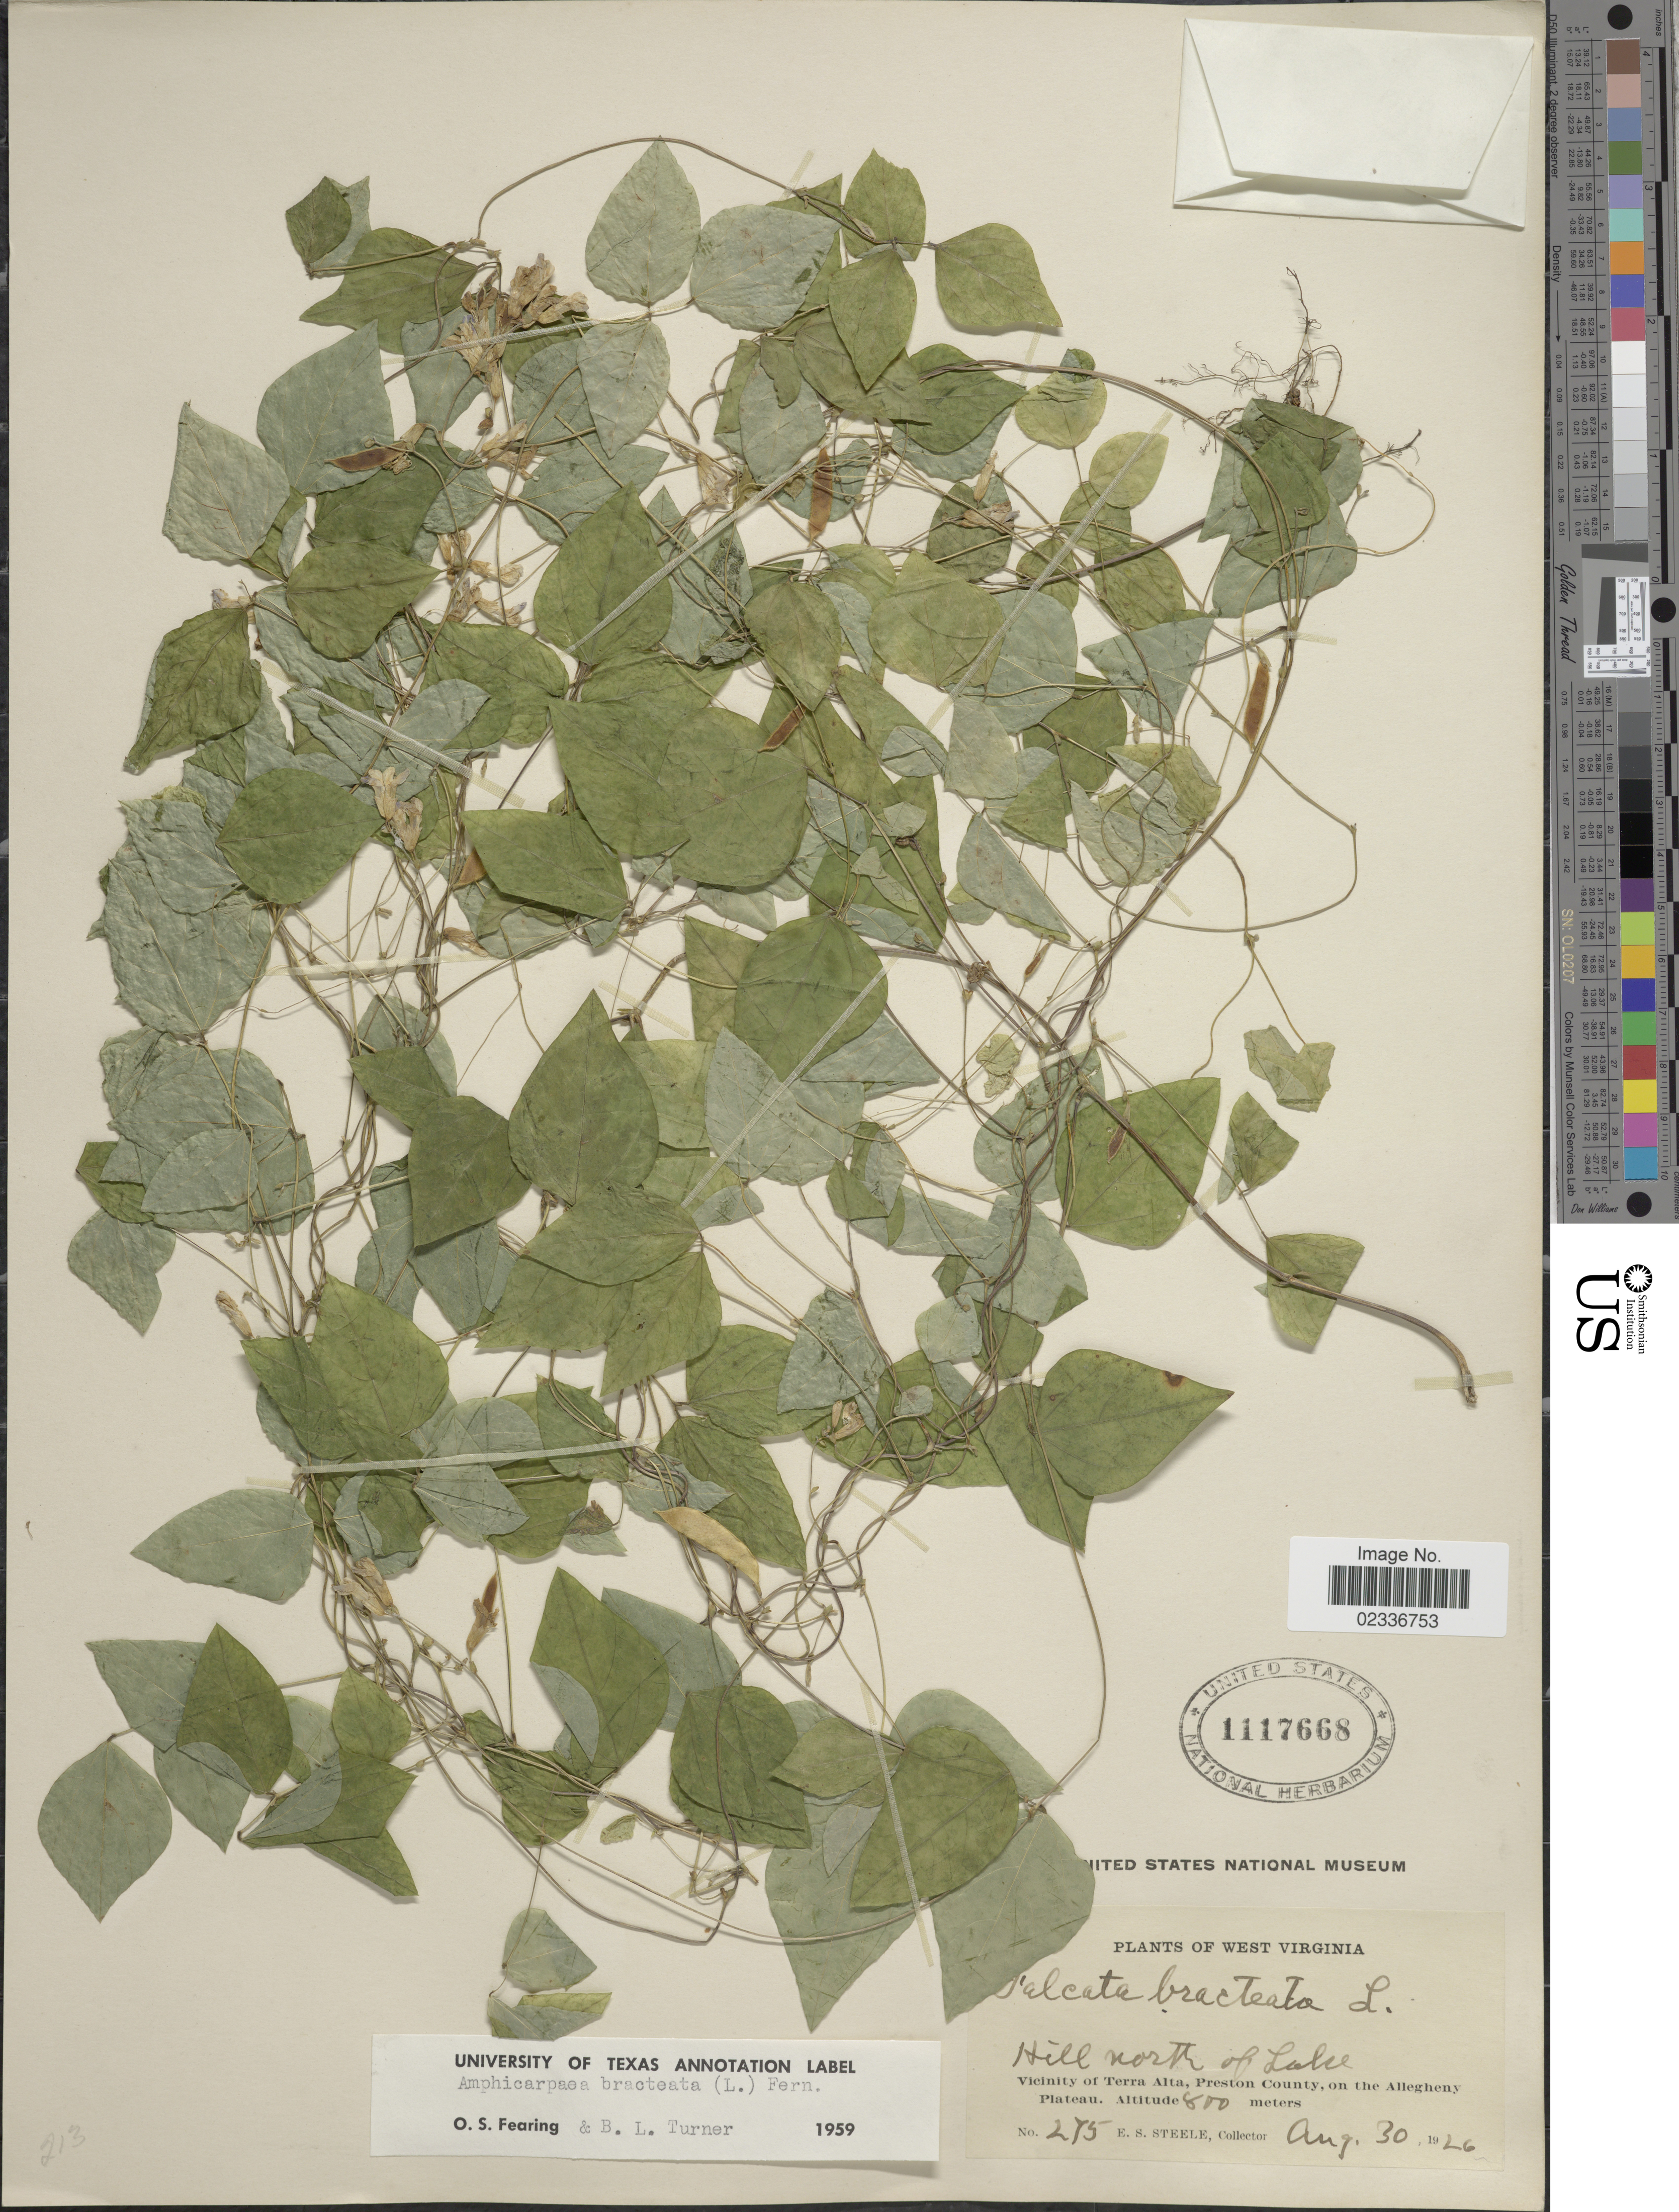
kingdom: Plantae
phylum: Tracheophyta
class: Magnoliopsida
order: Fabales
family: Fabaceae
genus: Amphicarpaea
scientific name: Amphicarpaea bracteata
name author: (L.) Fernald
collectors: E. Steele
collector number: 275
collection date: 1926-08-30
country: United States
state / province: West Virginia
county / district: Preston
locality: Hill north of Lake, vicinity of Terra Alta, Preston County, on the Allegheny Plateau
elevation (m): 800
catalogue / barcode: US 1117668